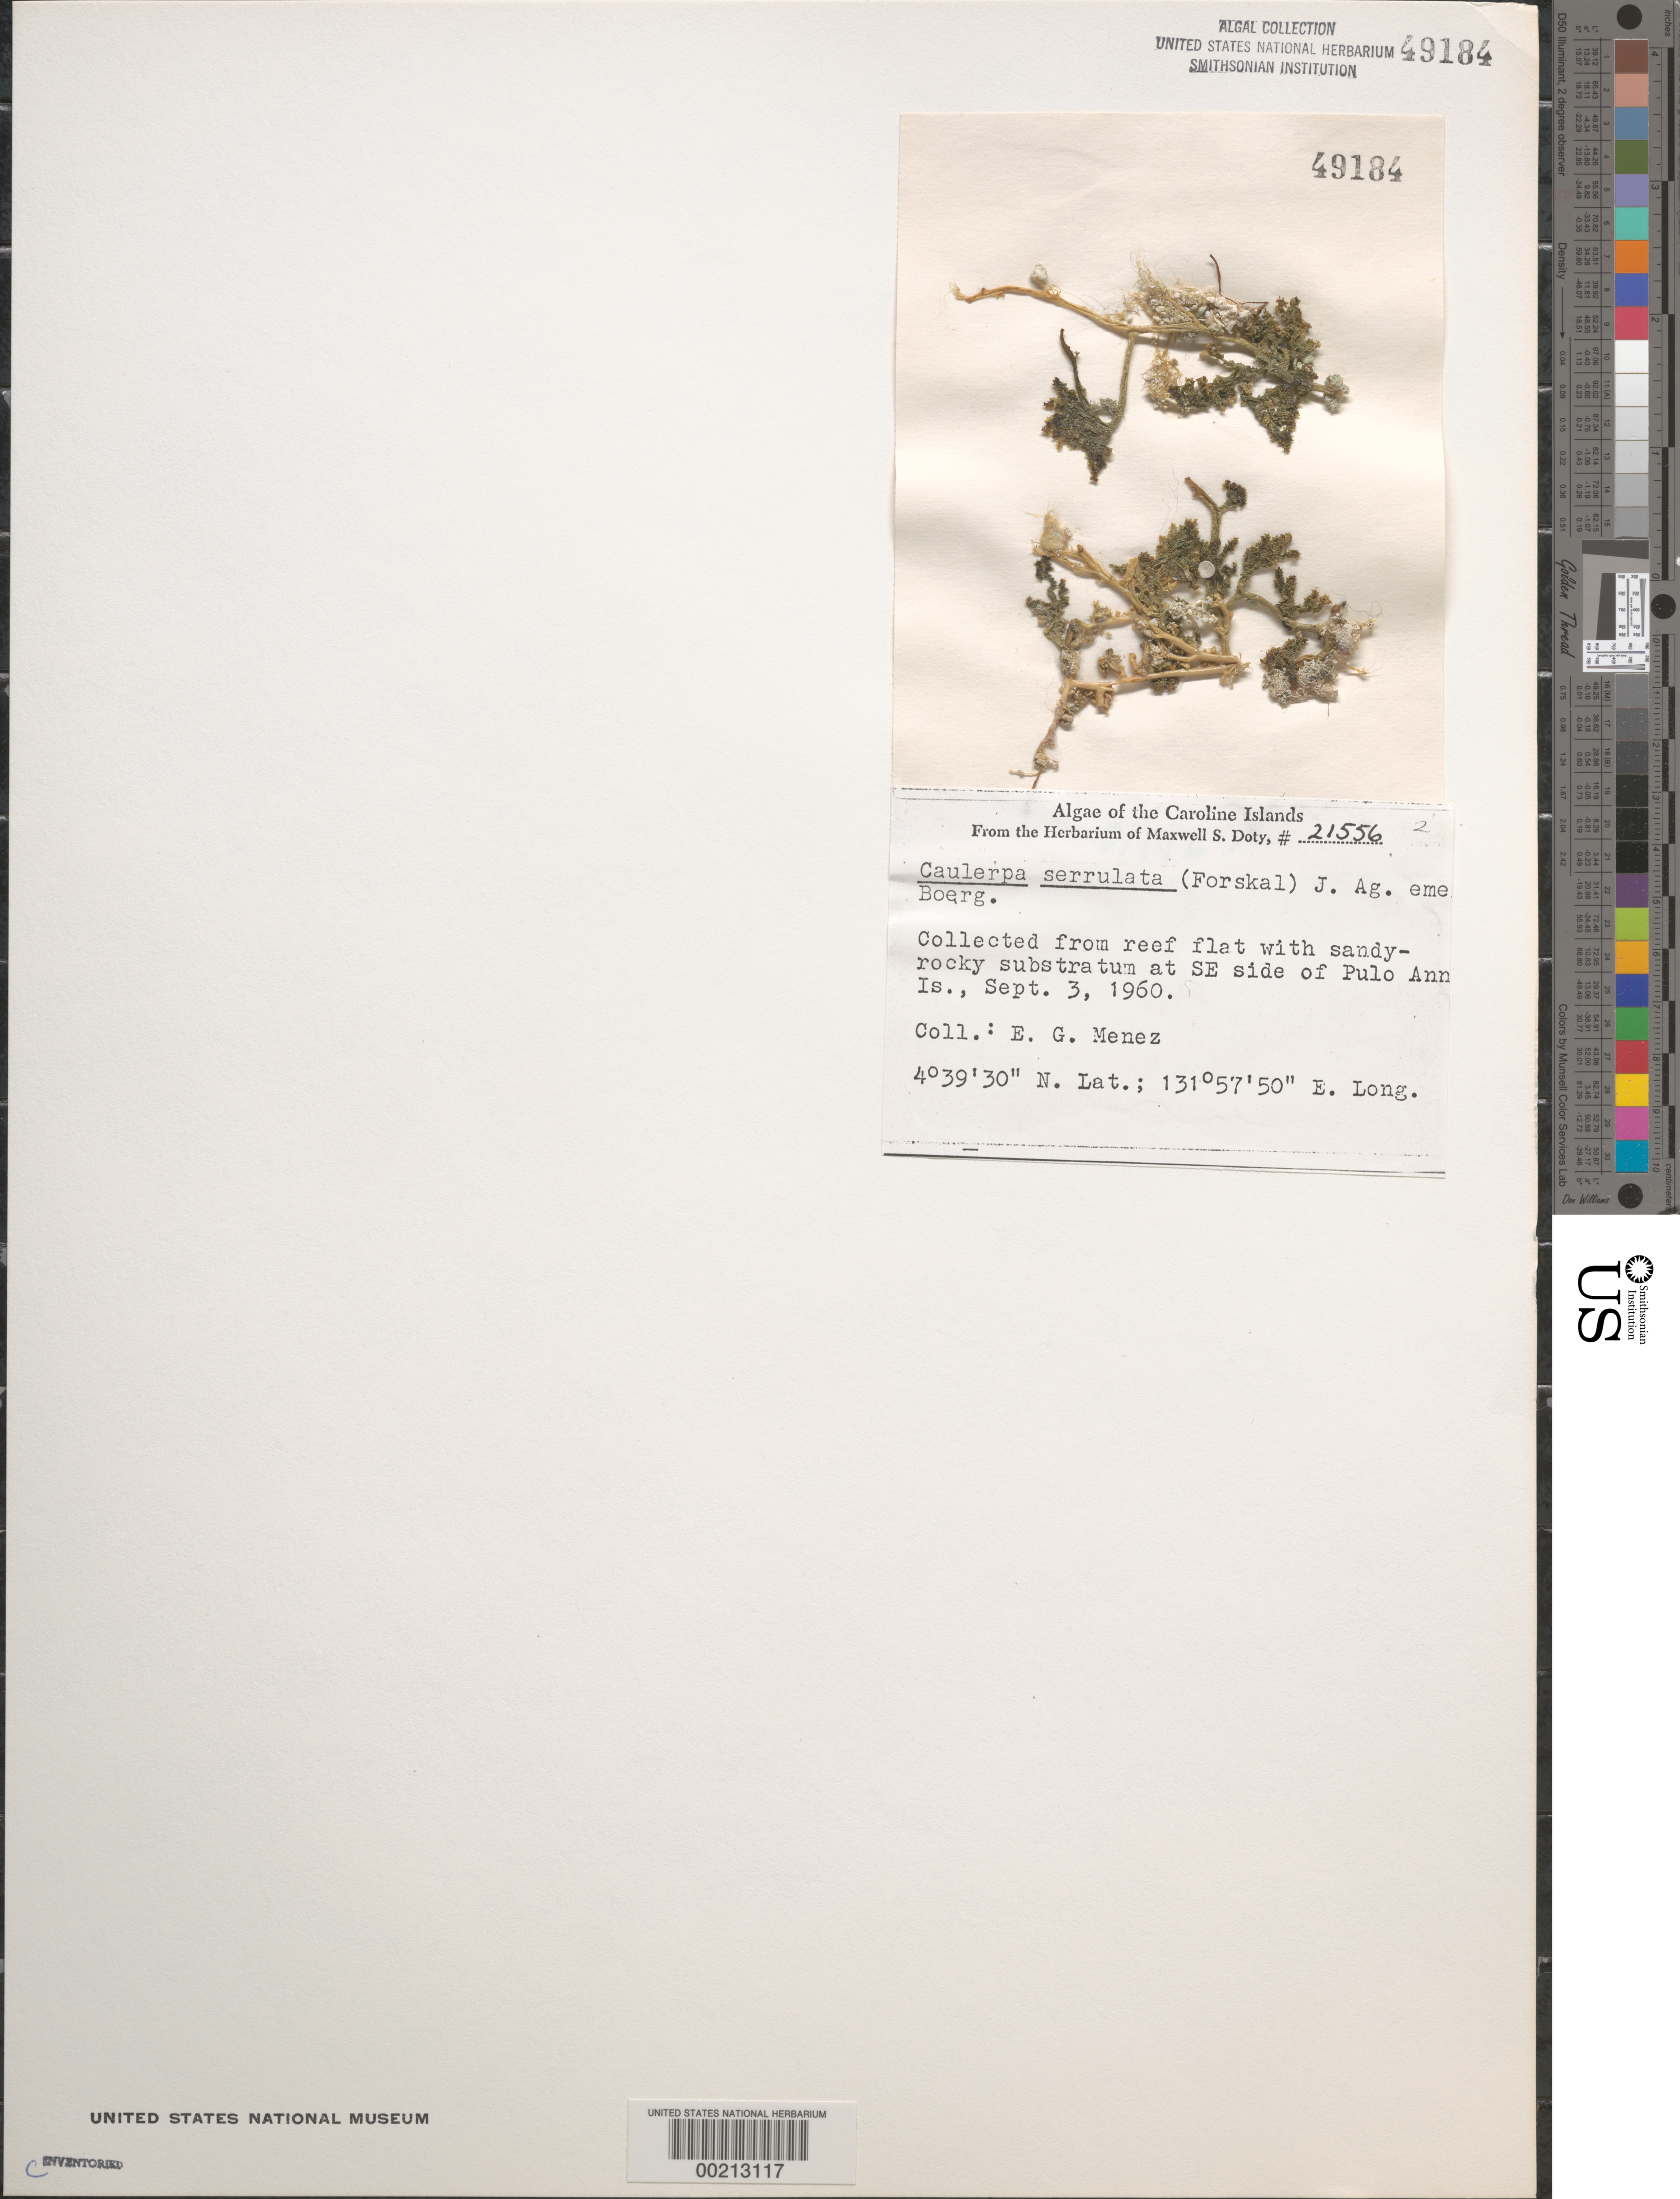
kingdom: Plantae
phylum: Chlorophyta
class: Ulvophyceae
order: Bryopsidales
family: Caulerpaceae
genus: Caulerpa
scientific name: Caulerpa serrulata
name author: (Forssk.) J. Agardh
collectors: Meñez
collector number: MSD 21556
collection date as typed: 03 Sep 1960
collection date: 1960-09-03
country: Palau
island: Pulo Anna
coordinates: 04 39' 30" N, 131 57' 50" E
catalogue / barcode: US 49184